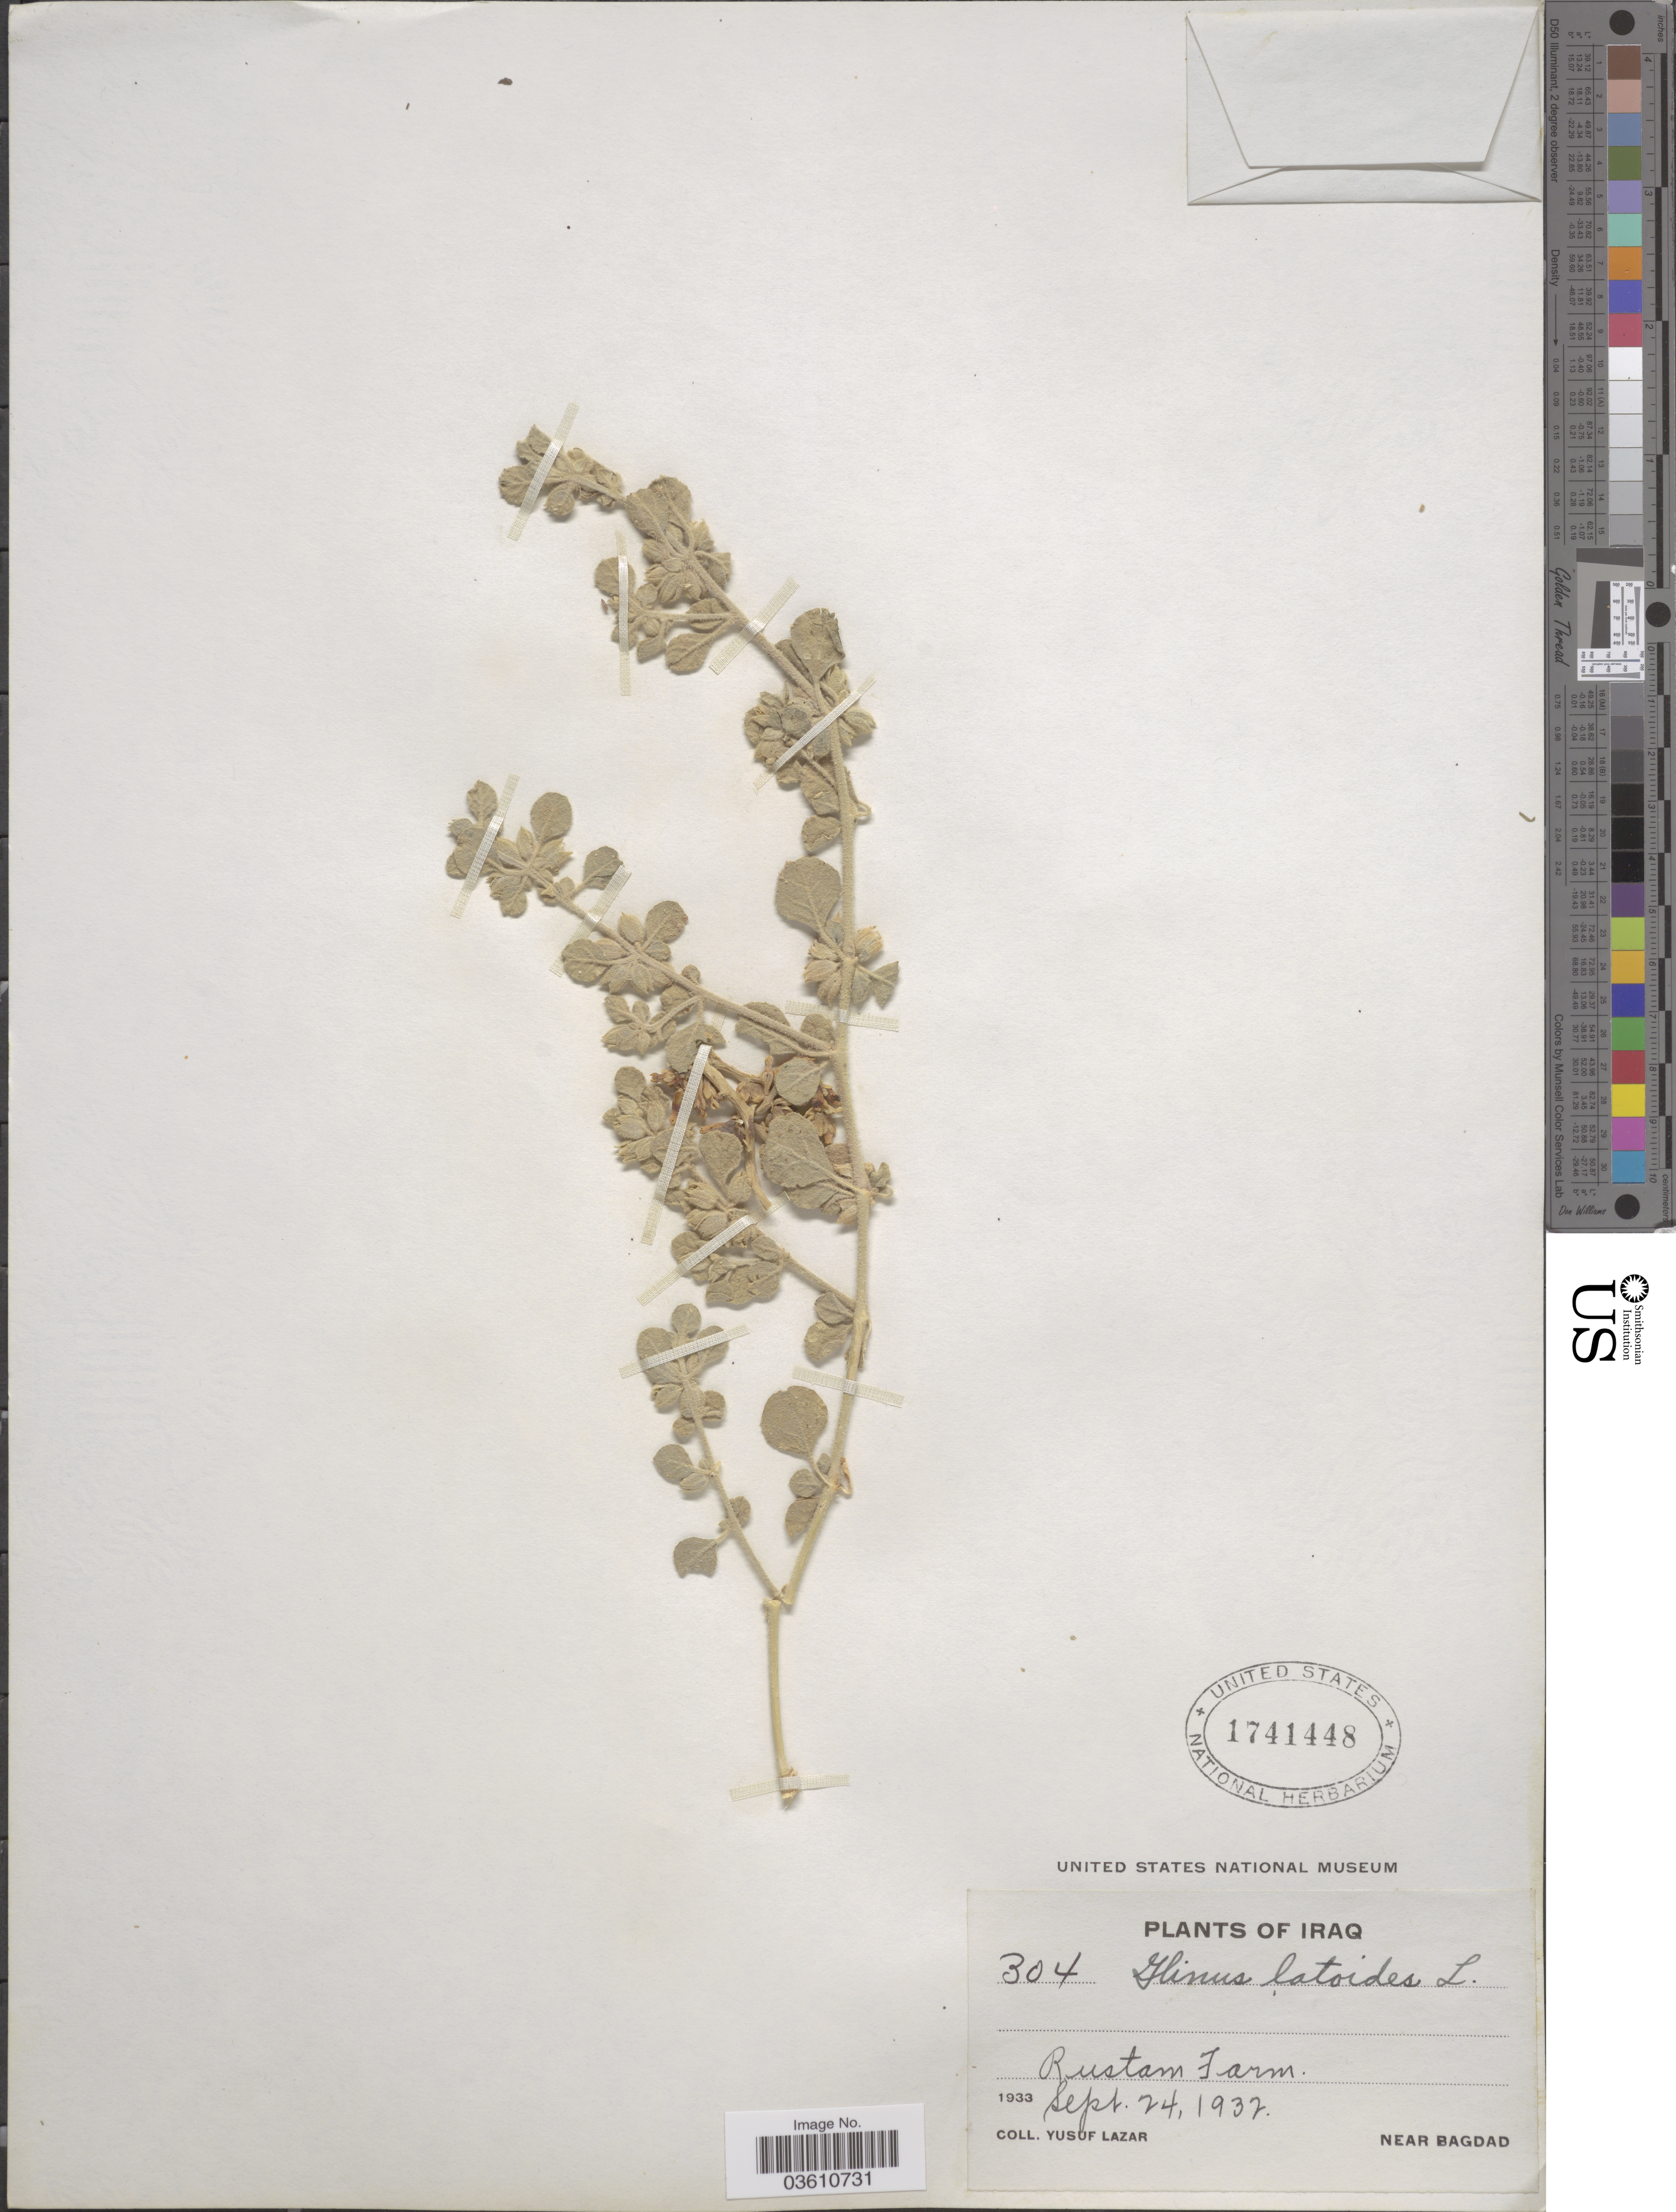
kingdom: Plantae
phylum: Tracheophyta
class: Magnoliopsida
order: Caryophyllales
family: Molluginaceae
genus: Glinus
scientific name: Glinus lotoides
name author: L.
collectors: Y. Lazar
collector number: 304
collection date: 1932-09-24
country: Iraq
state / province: Baghdad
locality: Rustam Farm. Near Bagdad.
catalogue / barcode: US 1741448